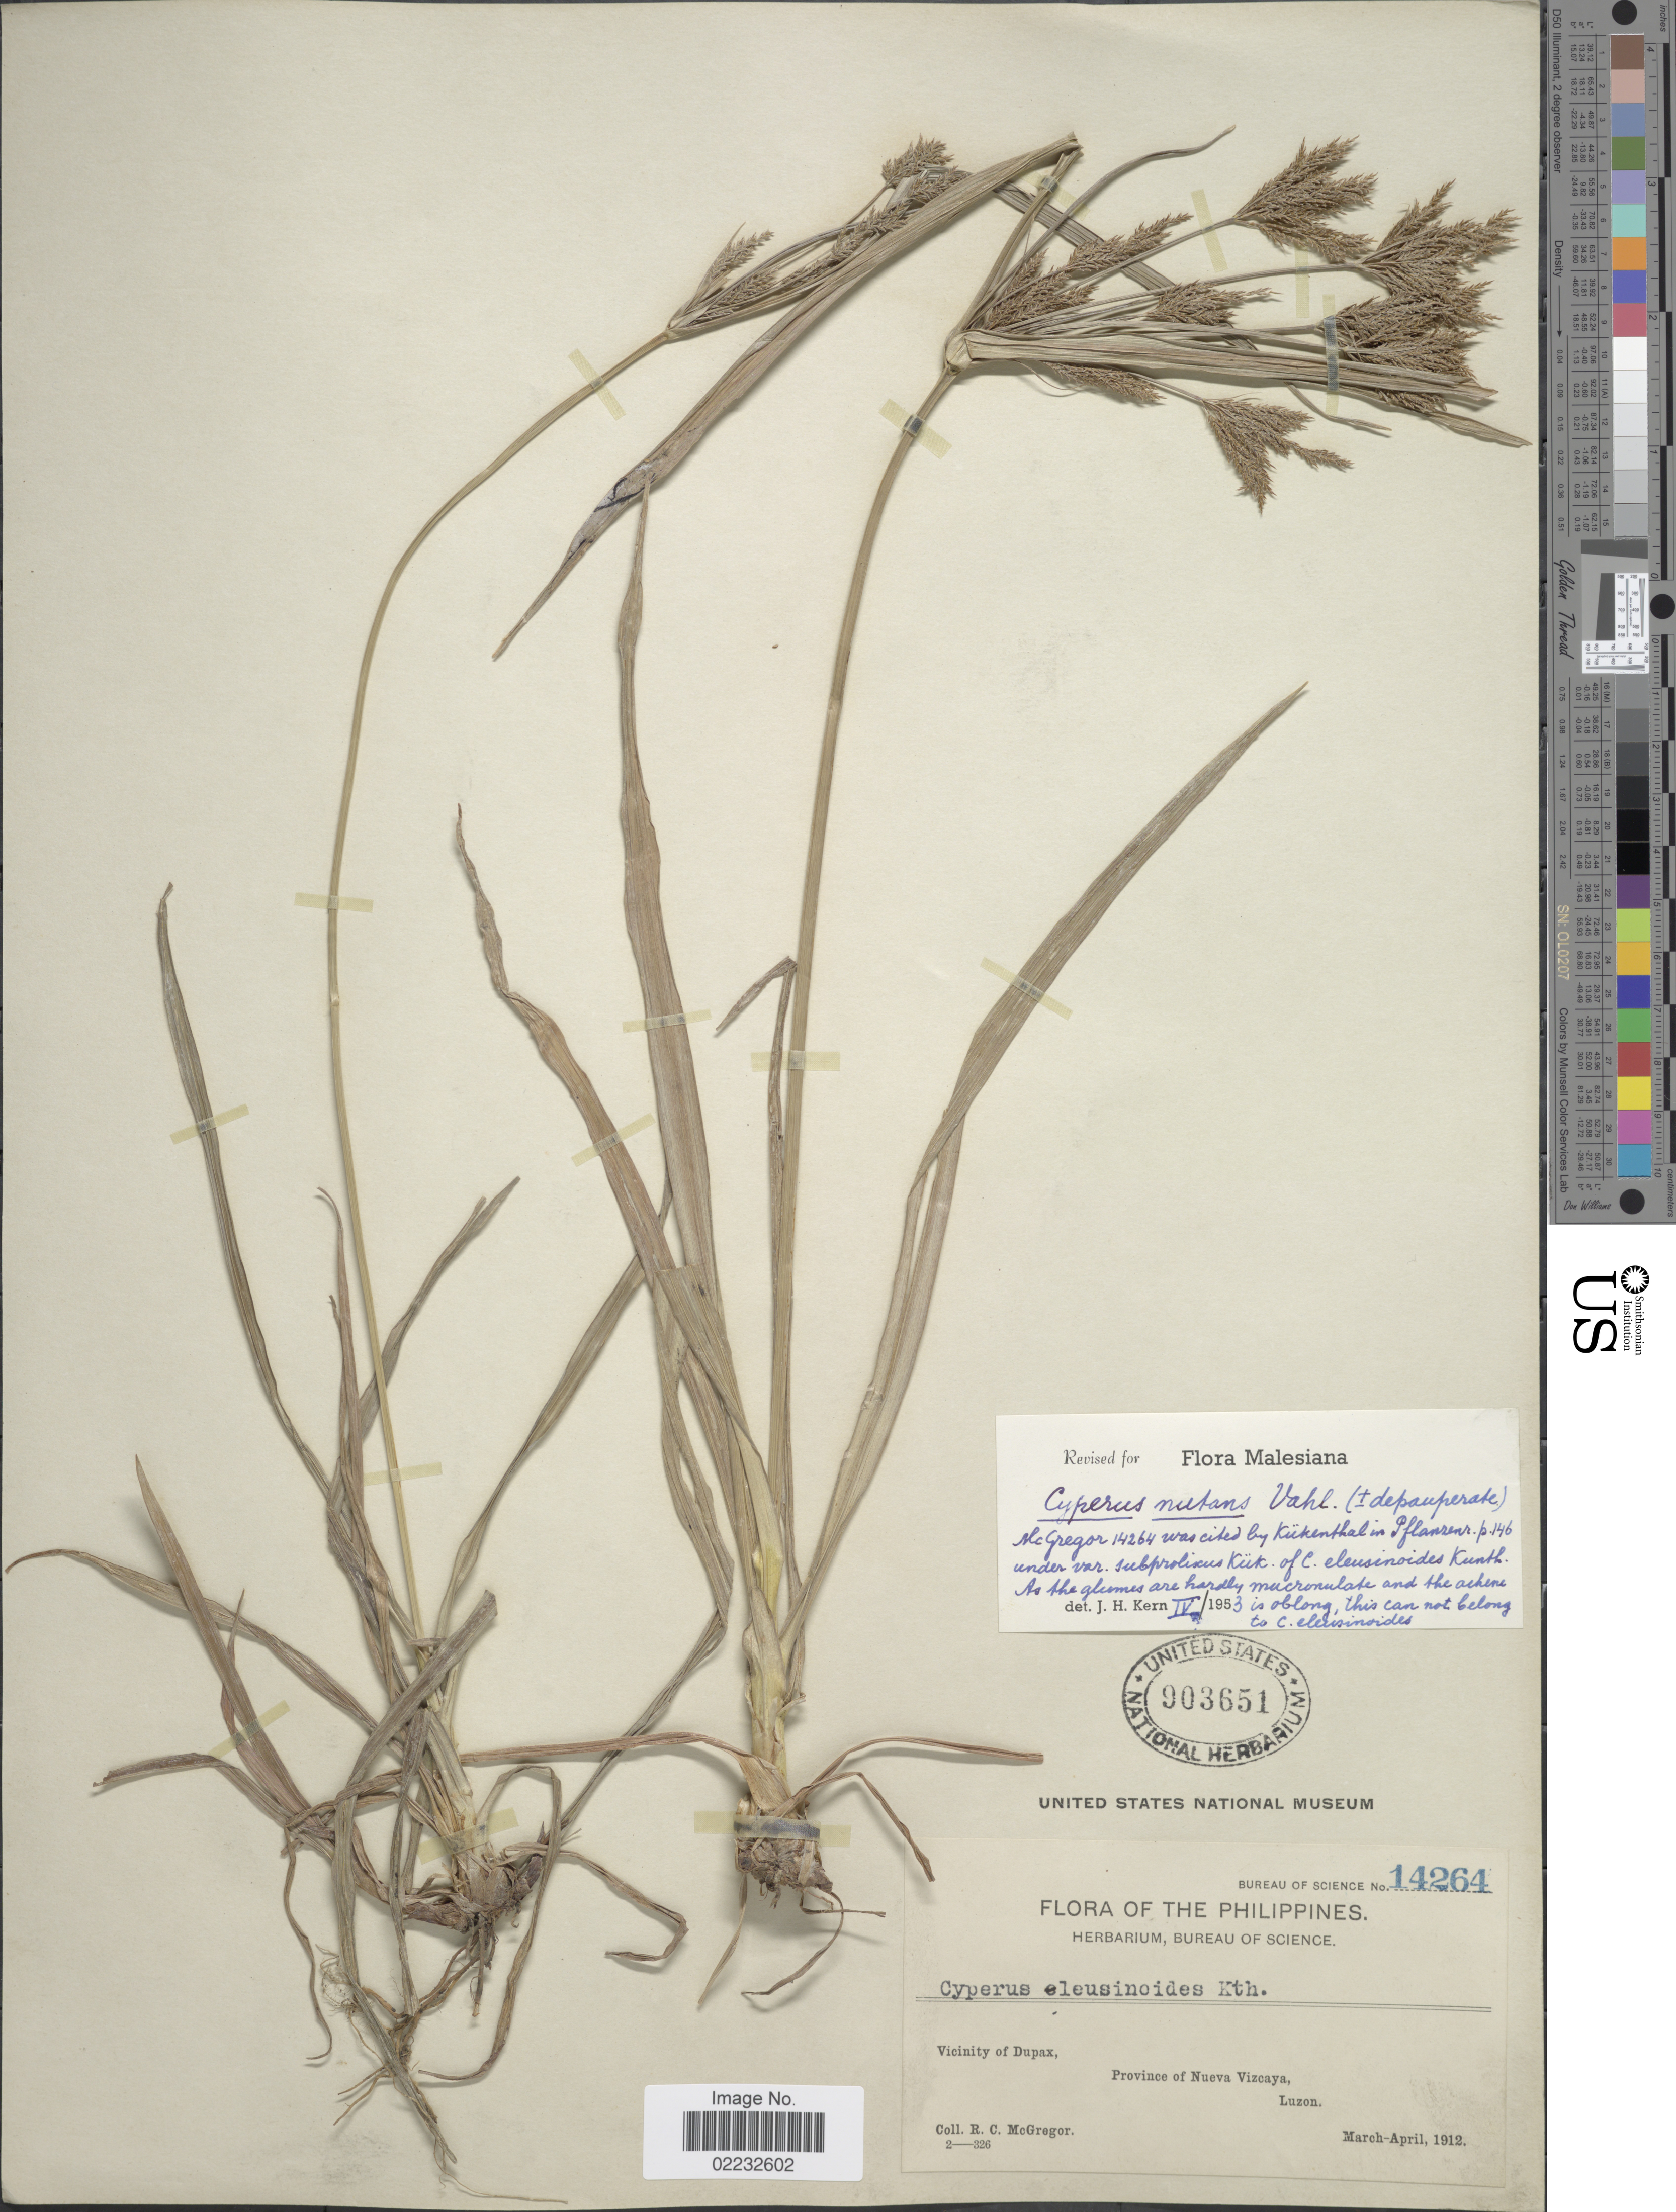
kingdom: Plantae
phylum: Tracheophyta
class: Liliopsida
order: Poales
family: Cyperaceae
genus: Cyperus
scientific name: Cyperus nutans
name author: Vahl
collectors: R. C. McGregor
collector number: Bureau of Science 14264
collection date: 1912-03/1912-04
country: Philippines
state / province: Cagayan Valley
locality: Vicinity of Dupax, Province of Nueva Vizcaya, Luzon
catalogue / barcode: US 903651